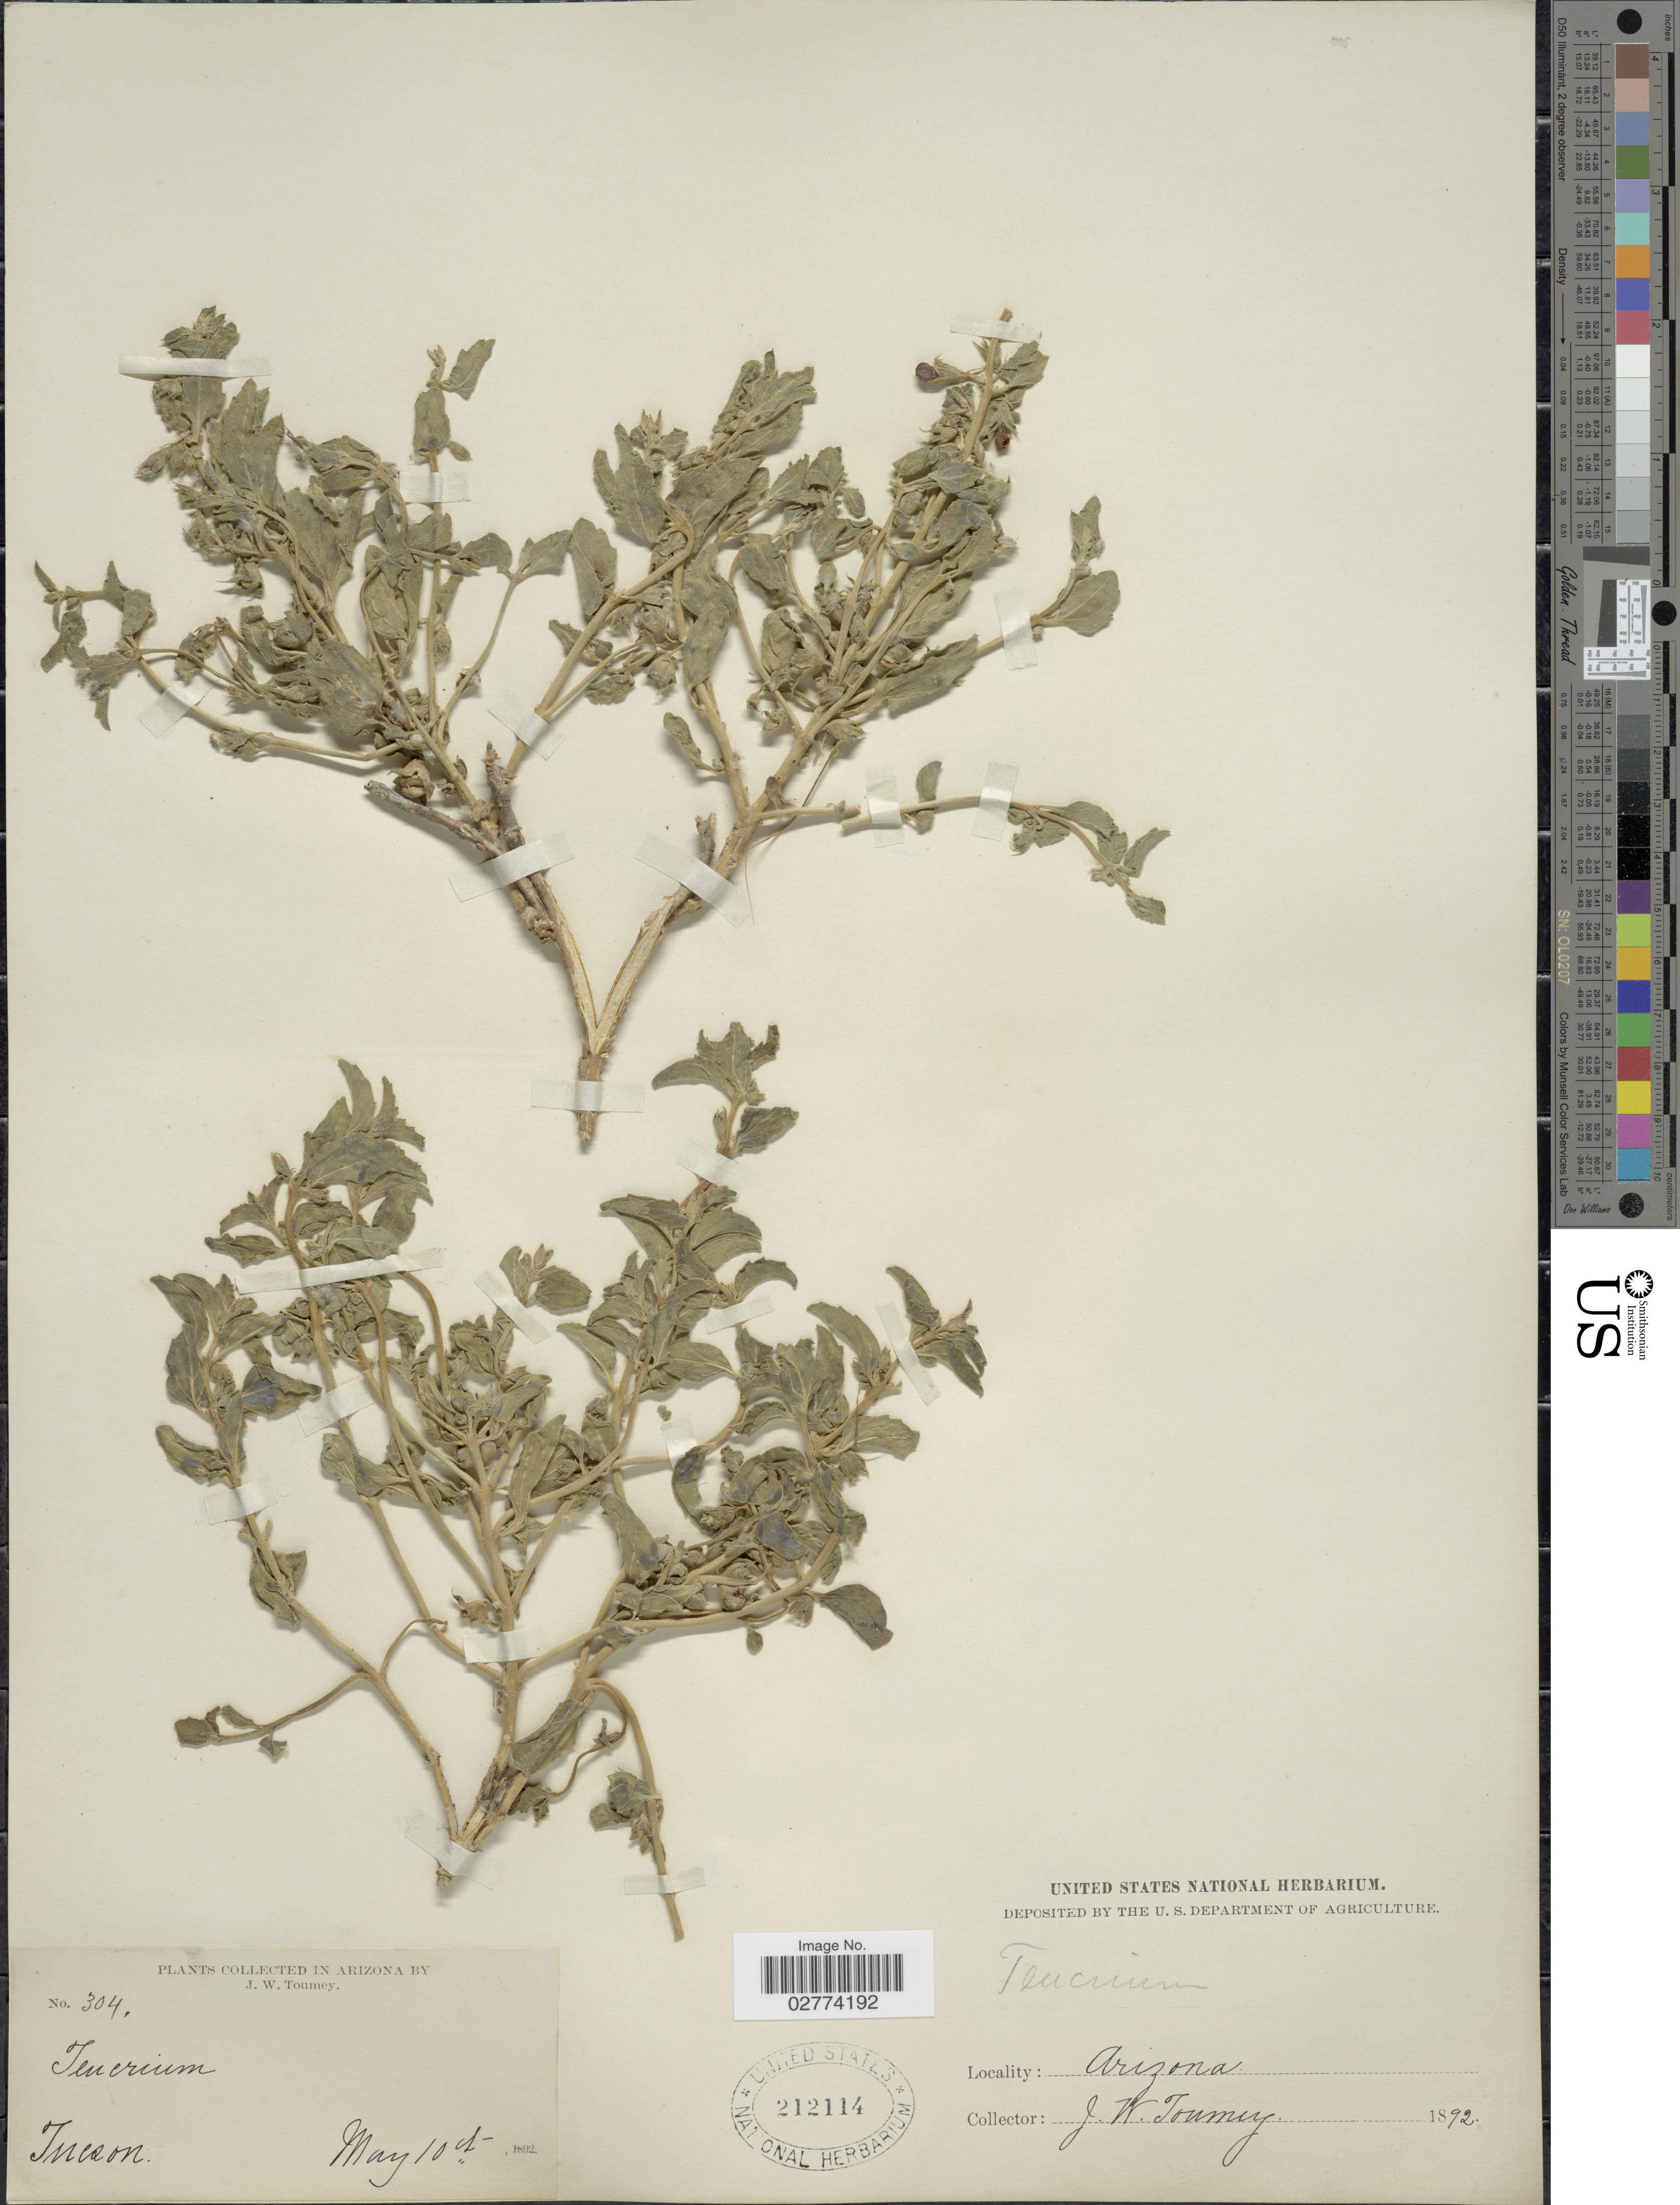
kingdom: Plantae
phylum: Tracheophyta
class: Magnoliopsida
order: Lamiales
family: Lamiaceae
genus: Tetraclea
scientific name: Tetraclea coulteri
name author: A. Gray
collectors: J. W. Toumey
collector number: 304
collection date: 1892-05-10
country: United States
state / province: Arizona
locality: Tucson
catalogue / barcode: US 212114